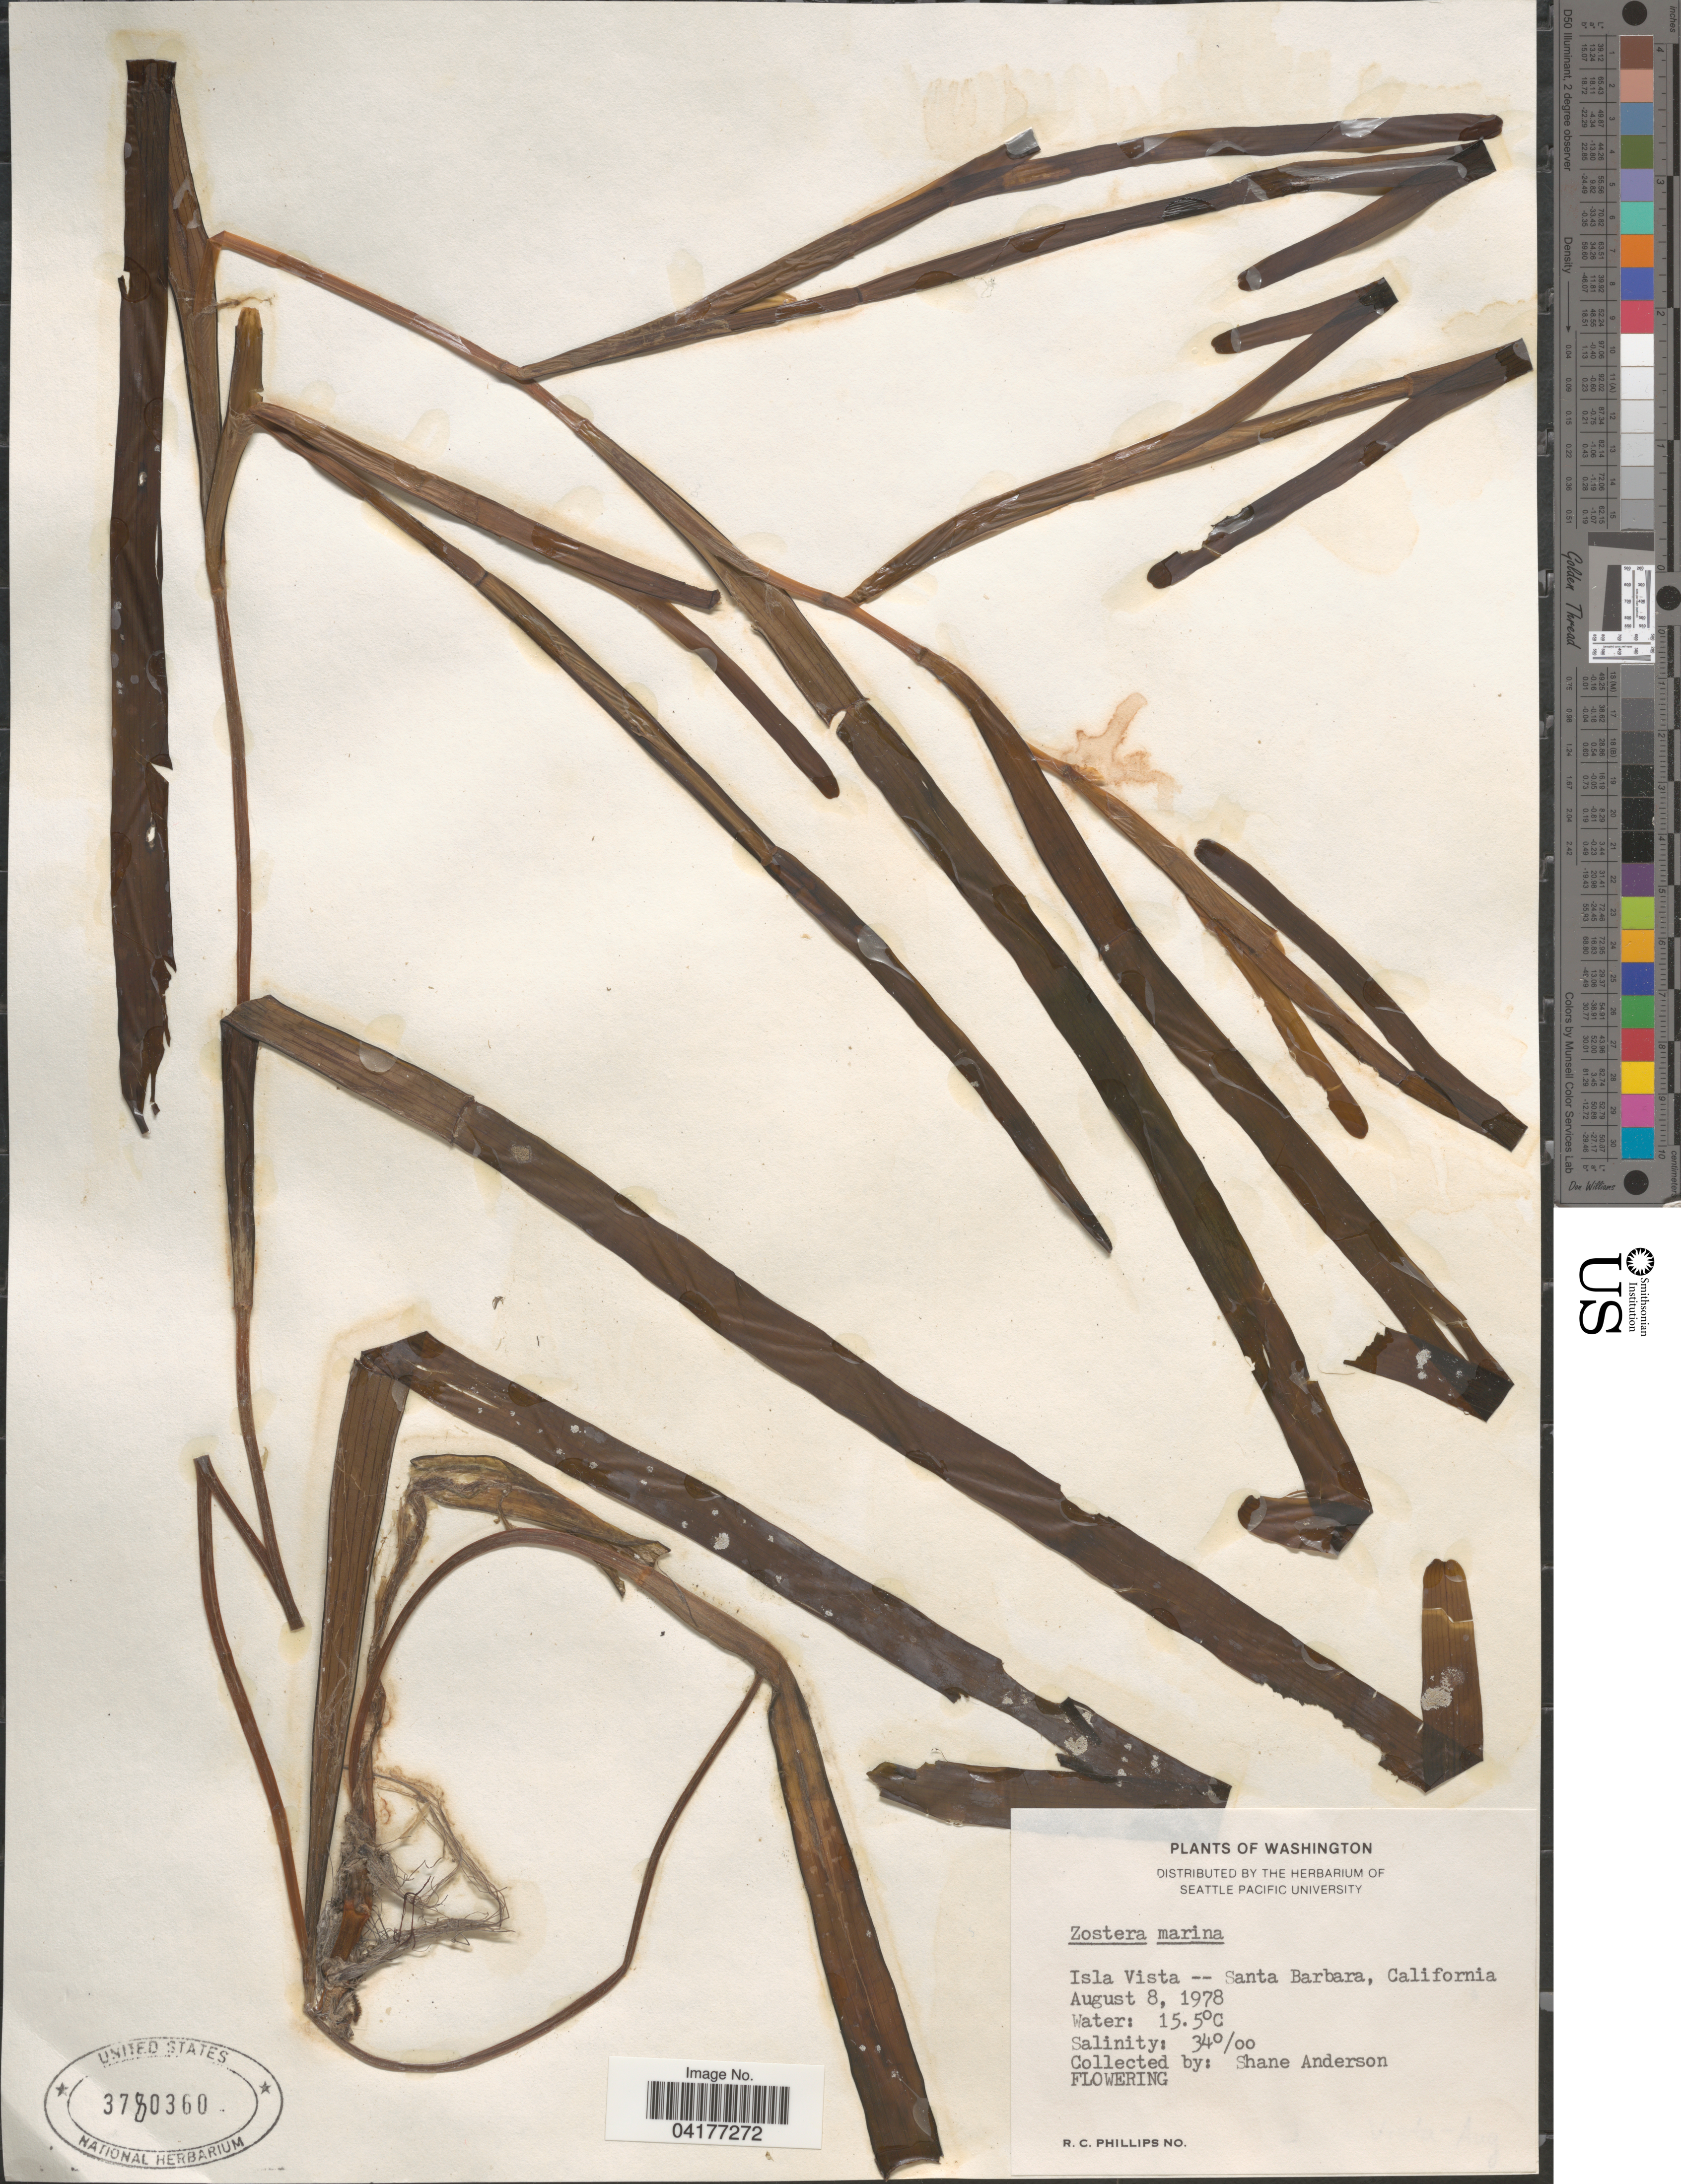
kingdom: Plantae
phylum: Tracheophyta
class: Liliopsida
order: Alismatales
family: Zosteraceae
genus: Zostera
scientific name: Zostera marina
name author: L.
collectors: S. Anderson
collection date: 1978-08-08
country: United States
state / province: California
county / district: Santa Barbara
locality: Isla Vista -- Santa Barbara.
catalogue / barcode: US 3780360